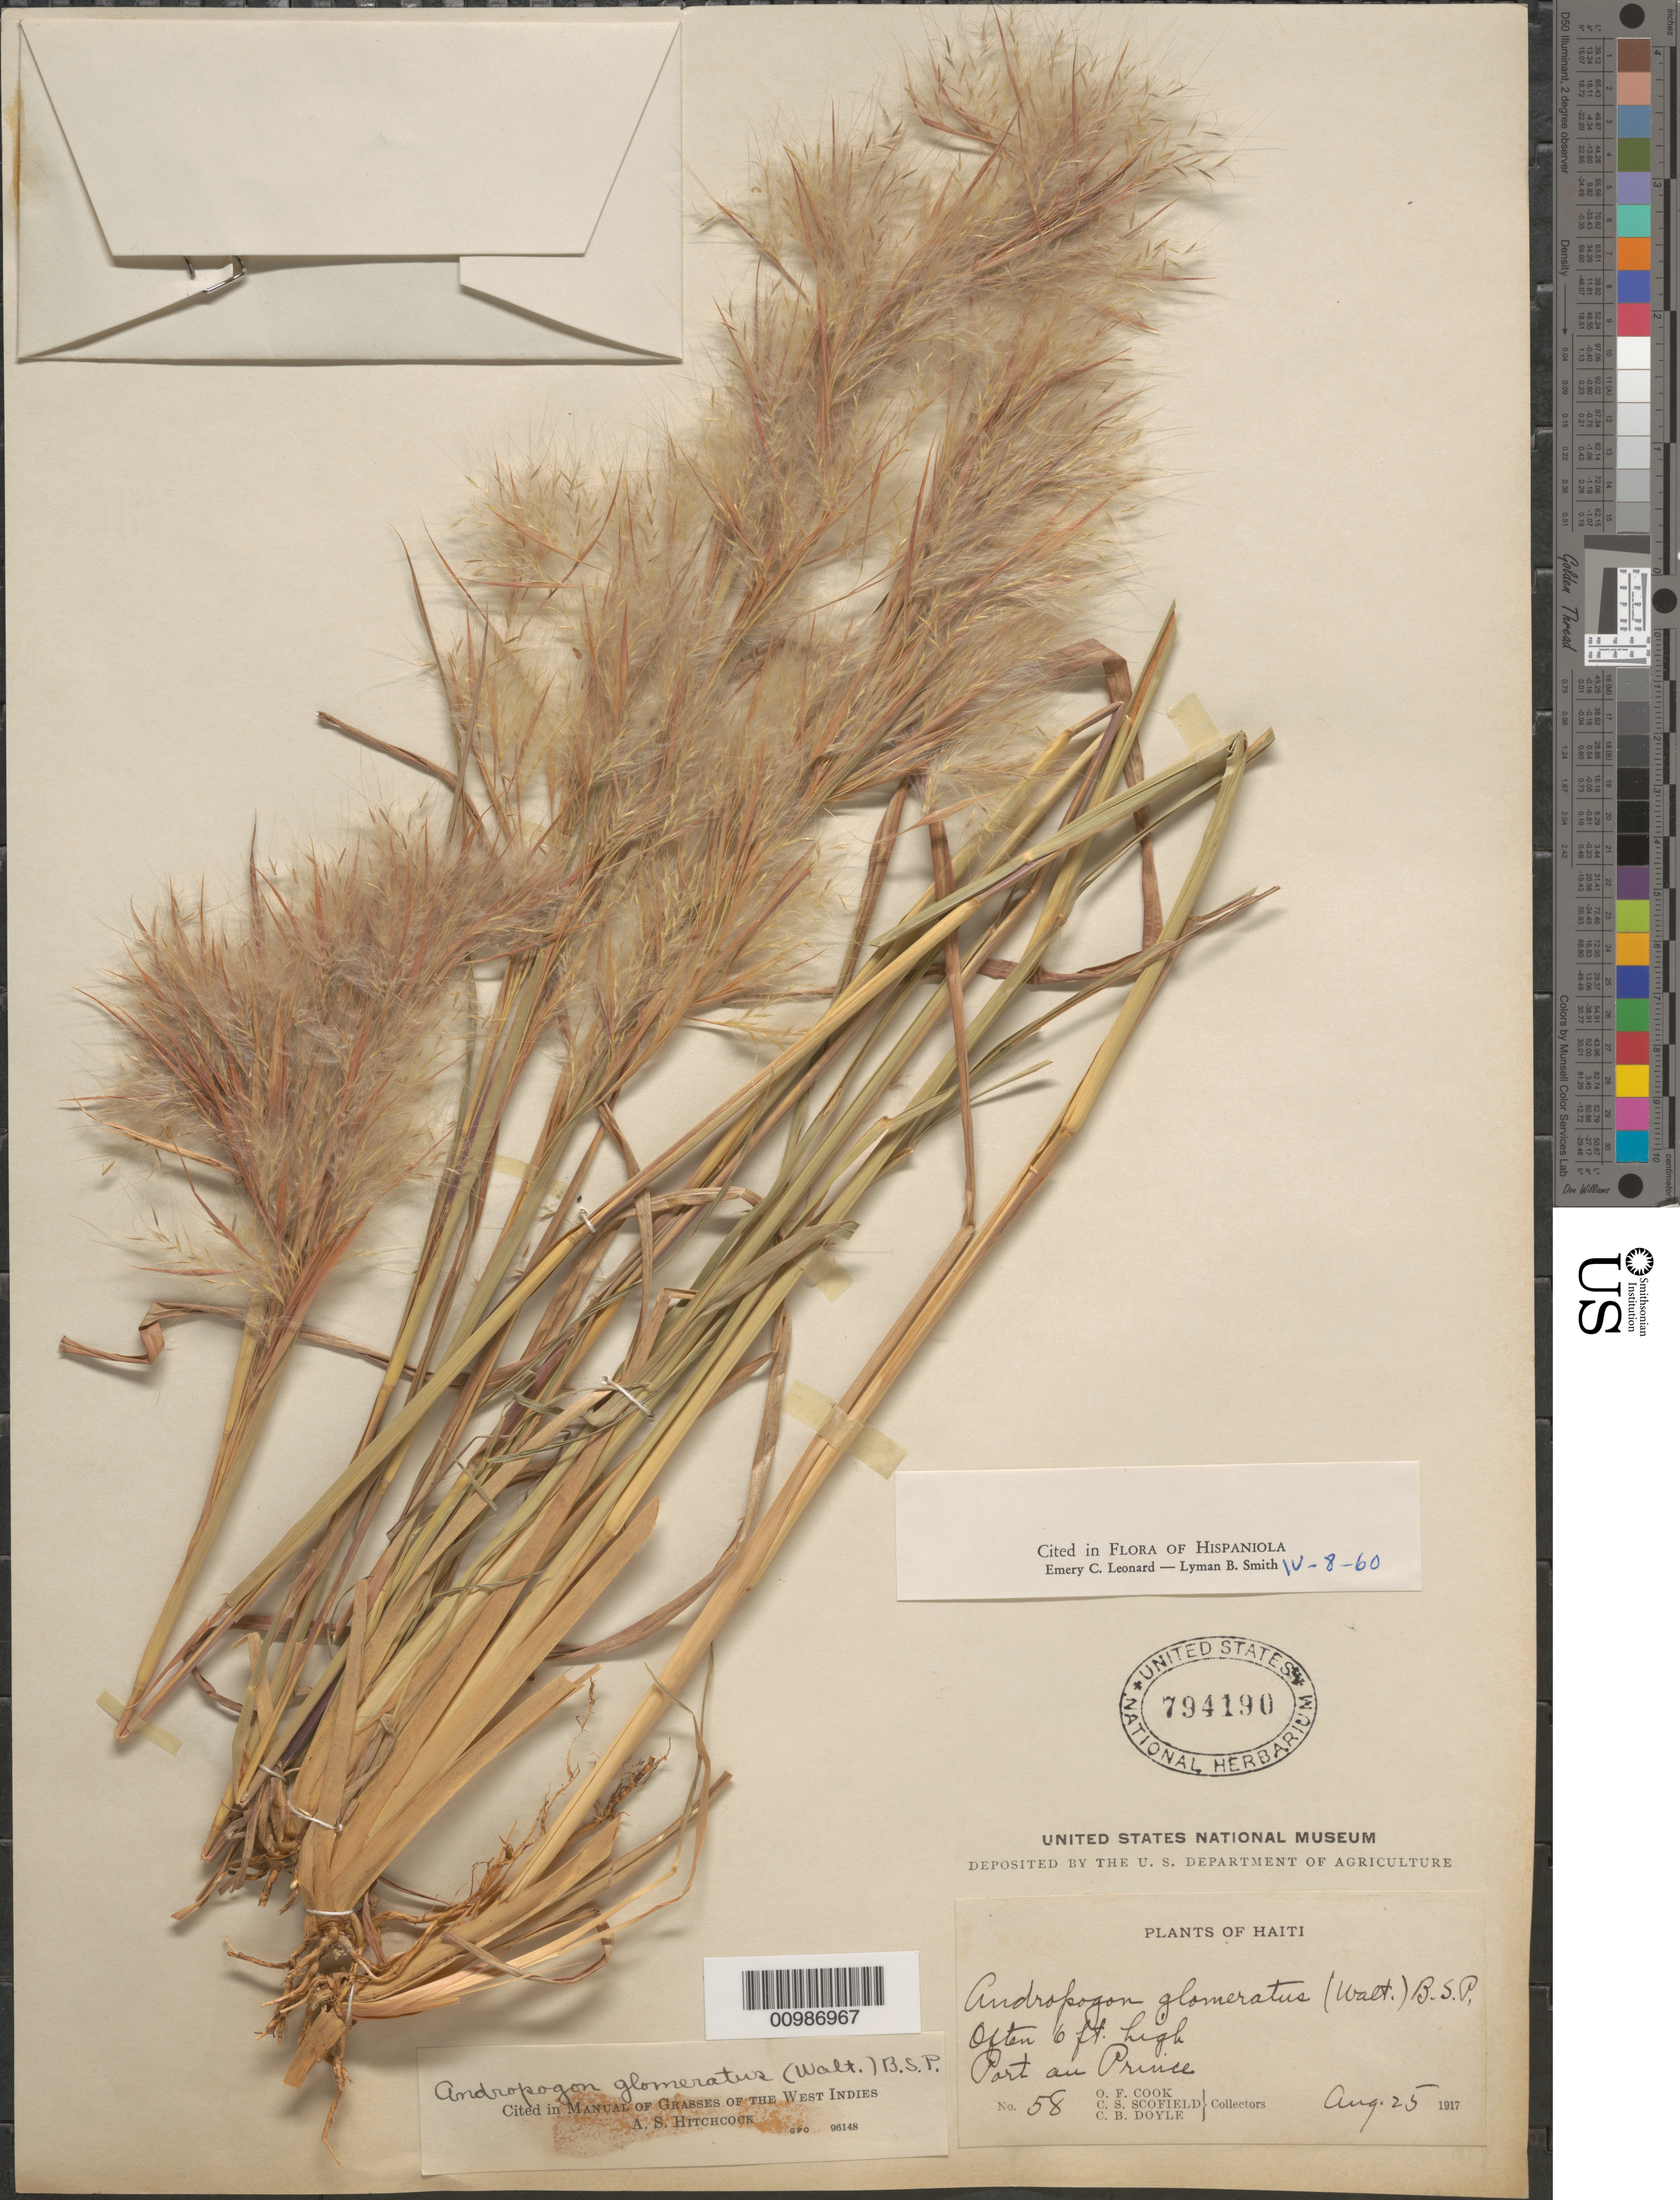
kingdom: Plantae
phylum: Tracheophyta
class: Liliopsida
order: Poales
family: Poaceae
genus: Andropogon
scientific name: Andropogon glomeratus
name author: (Walter) Britton, Stearns & Poggenb.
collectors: C. Doyle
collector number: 58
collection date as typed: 25 Aug 1917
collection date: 1917-08-25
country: Haiti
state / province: Óuest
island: Hispaniola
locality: Port-au-Prince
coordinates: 0 N, 0 E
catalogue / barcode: US 794190